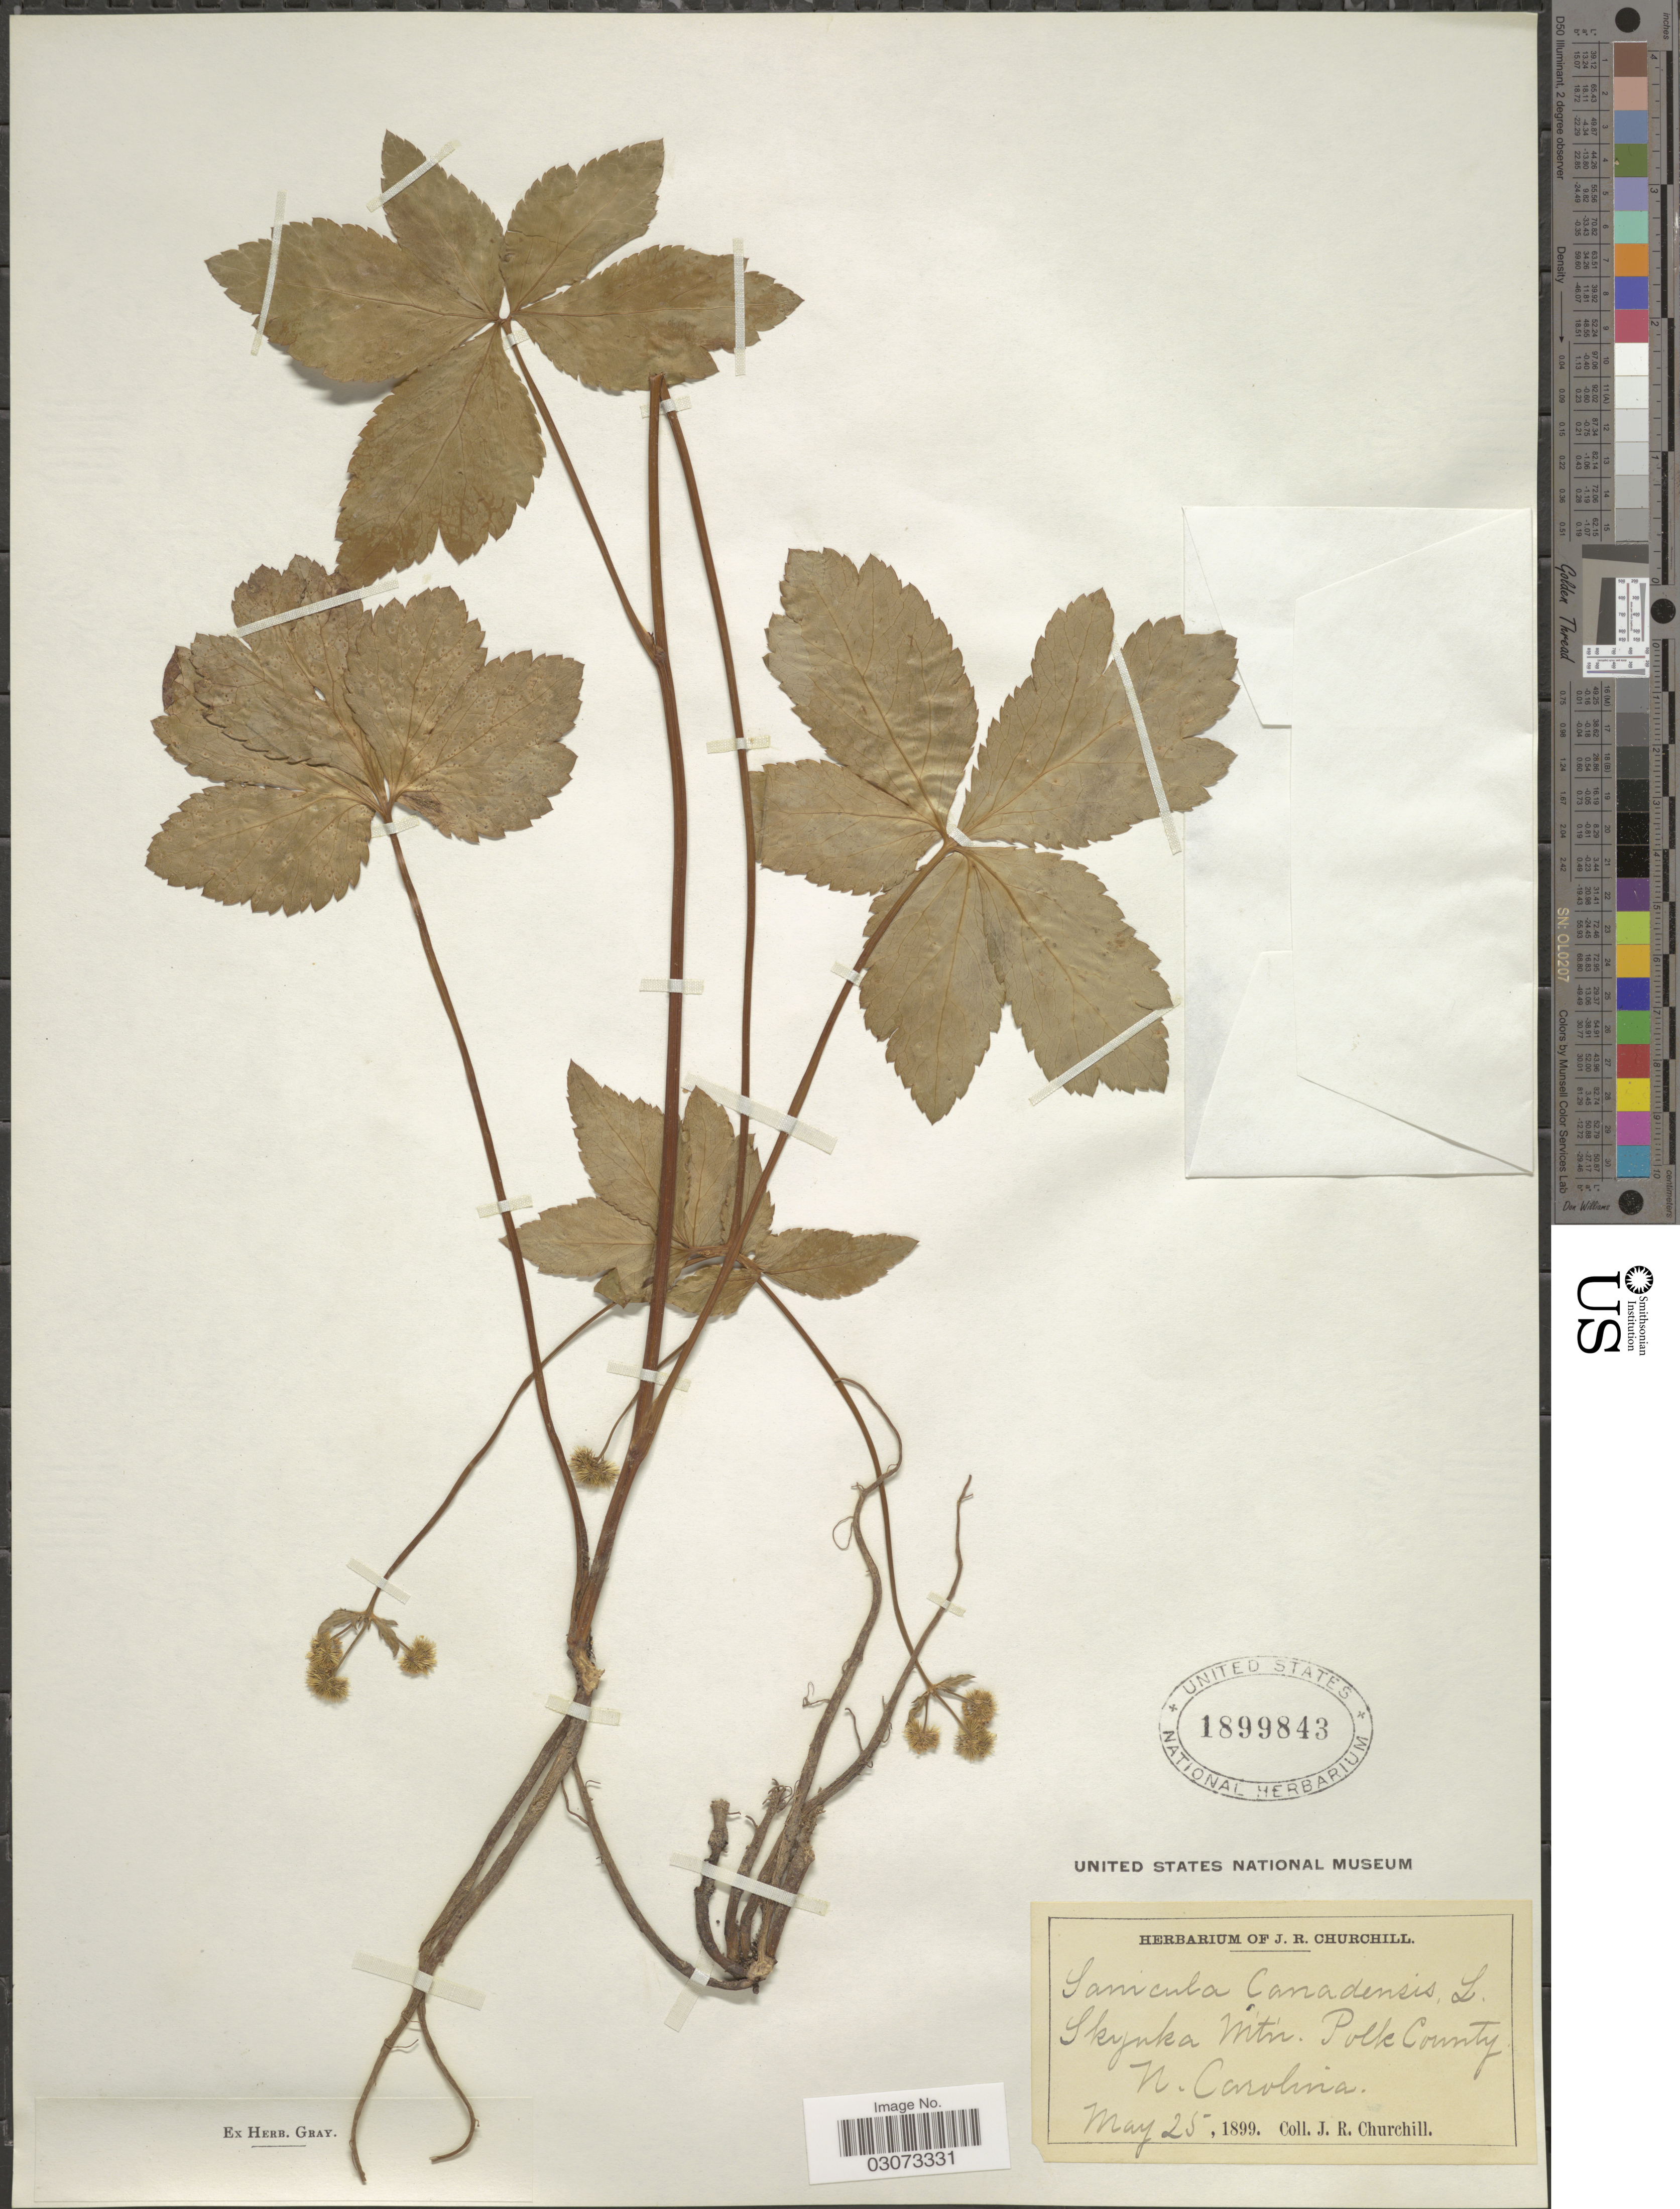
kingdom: Plantae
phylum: Tracheophyta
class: Magnoliopsida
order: Apiales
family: Apiaceae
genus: Sanicula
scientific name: Sanicula canadensis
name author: L.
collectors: J. Churchill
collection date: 1899-05-25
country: United States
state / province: North Carolina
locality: Skynka Mtn. Polk County.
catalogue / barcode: US 1899843